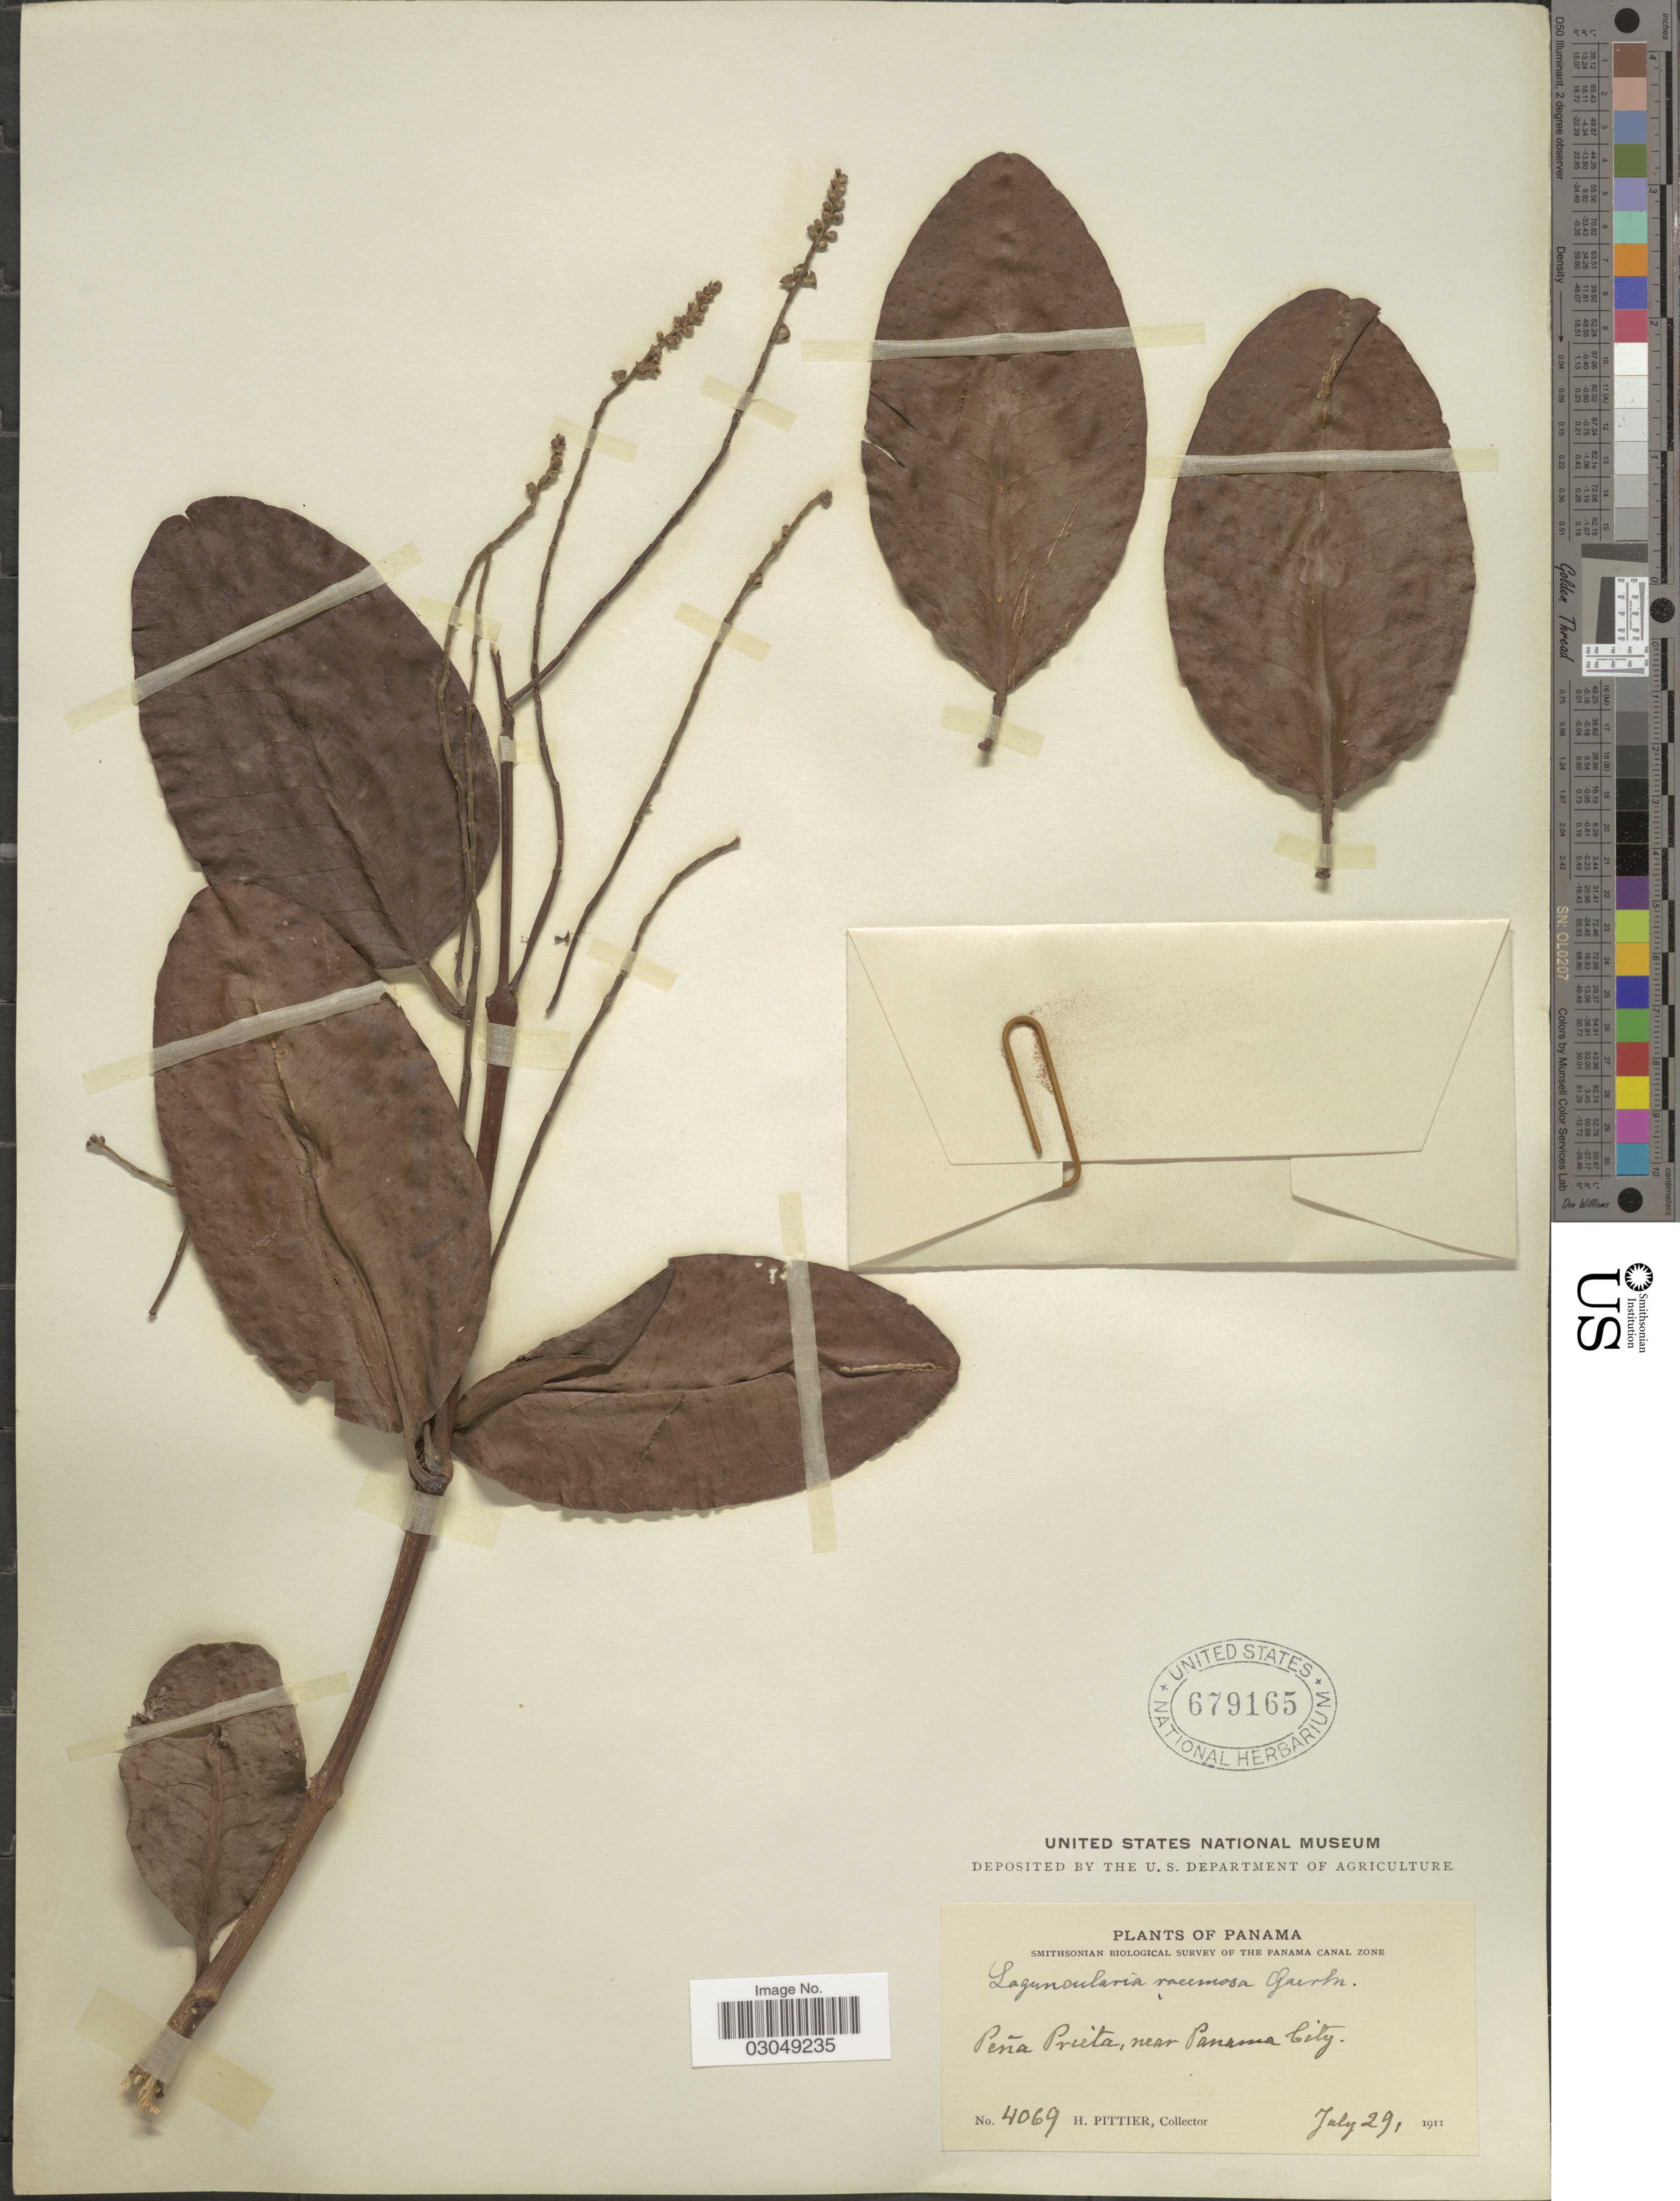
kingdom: Plantae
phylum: Tracheophyta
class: Magnoliopsida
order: Myrtales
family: Combretaceae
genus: Laguncularia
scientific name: Laguncularia racemosa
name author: (L.) C.F. Gaertn.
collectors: H. F. Pittier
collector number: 4069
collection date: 1911-07-29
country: Panama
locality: Peña Prieta, near Panama City.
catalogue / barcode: US 679165